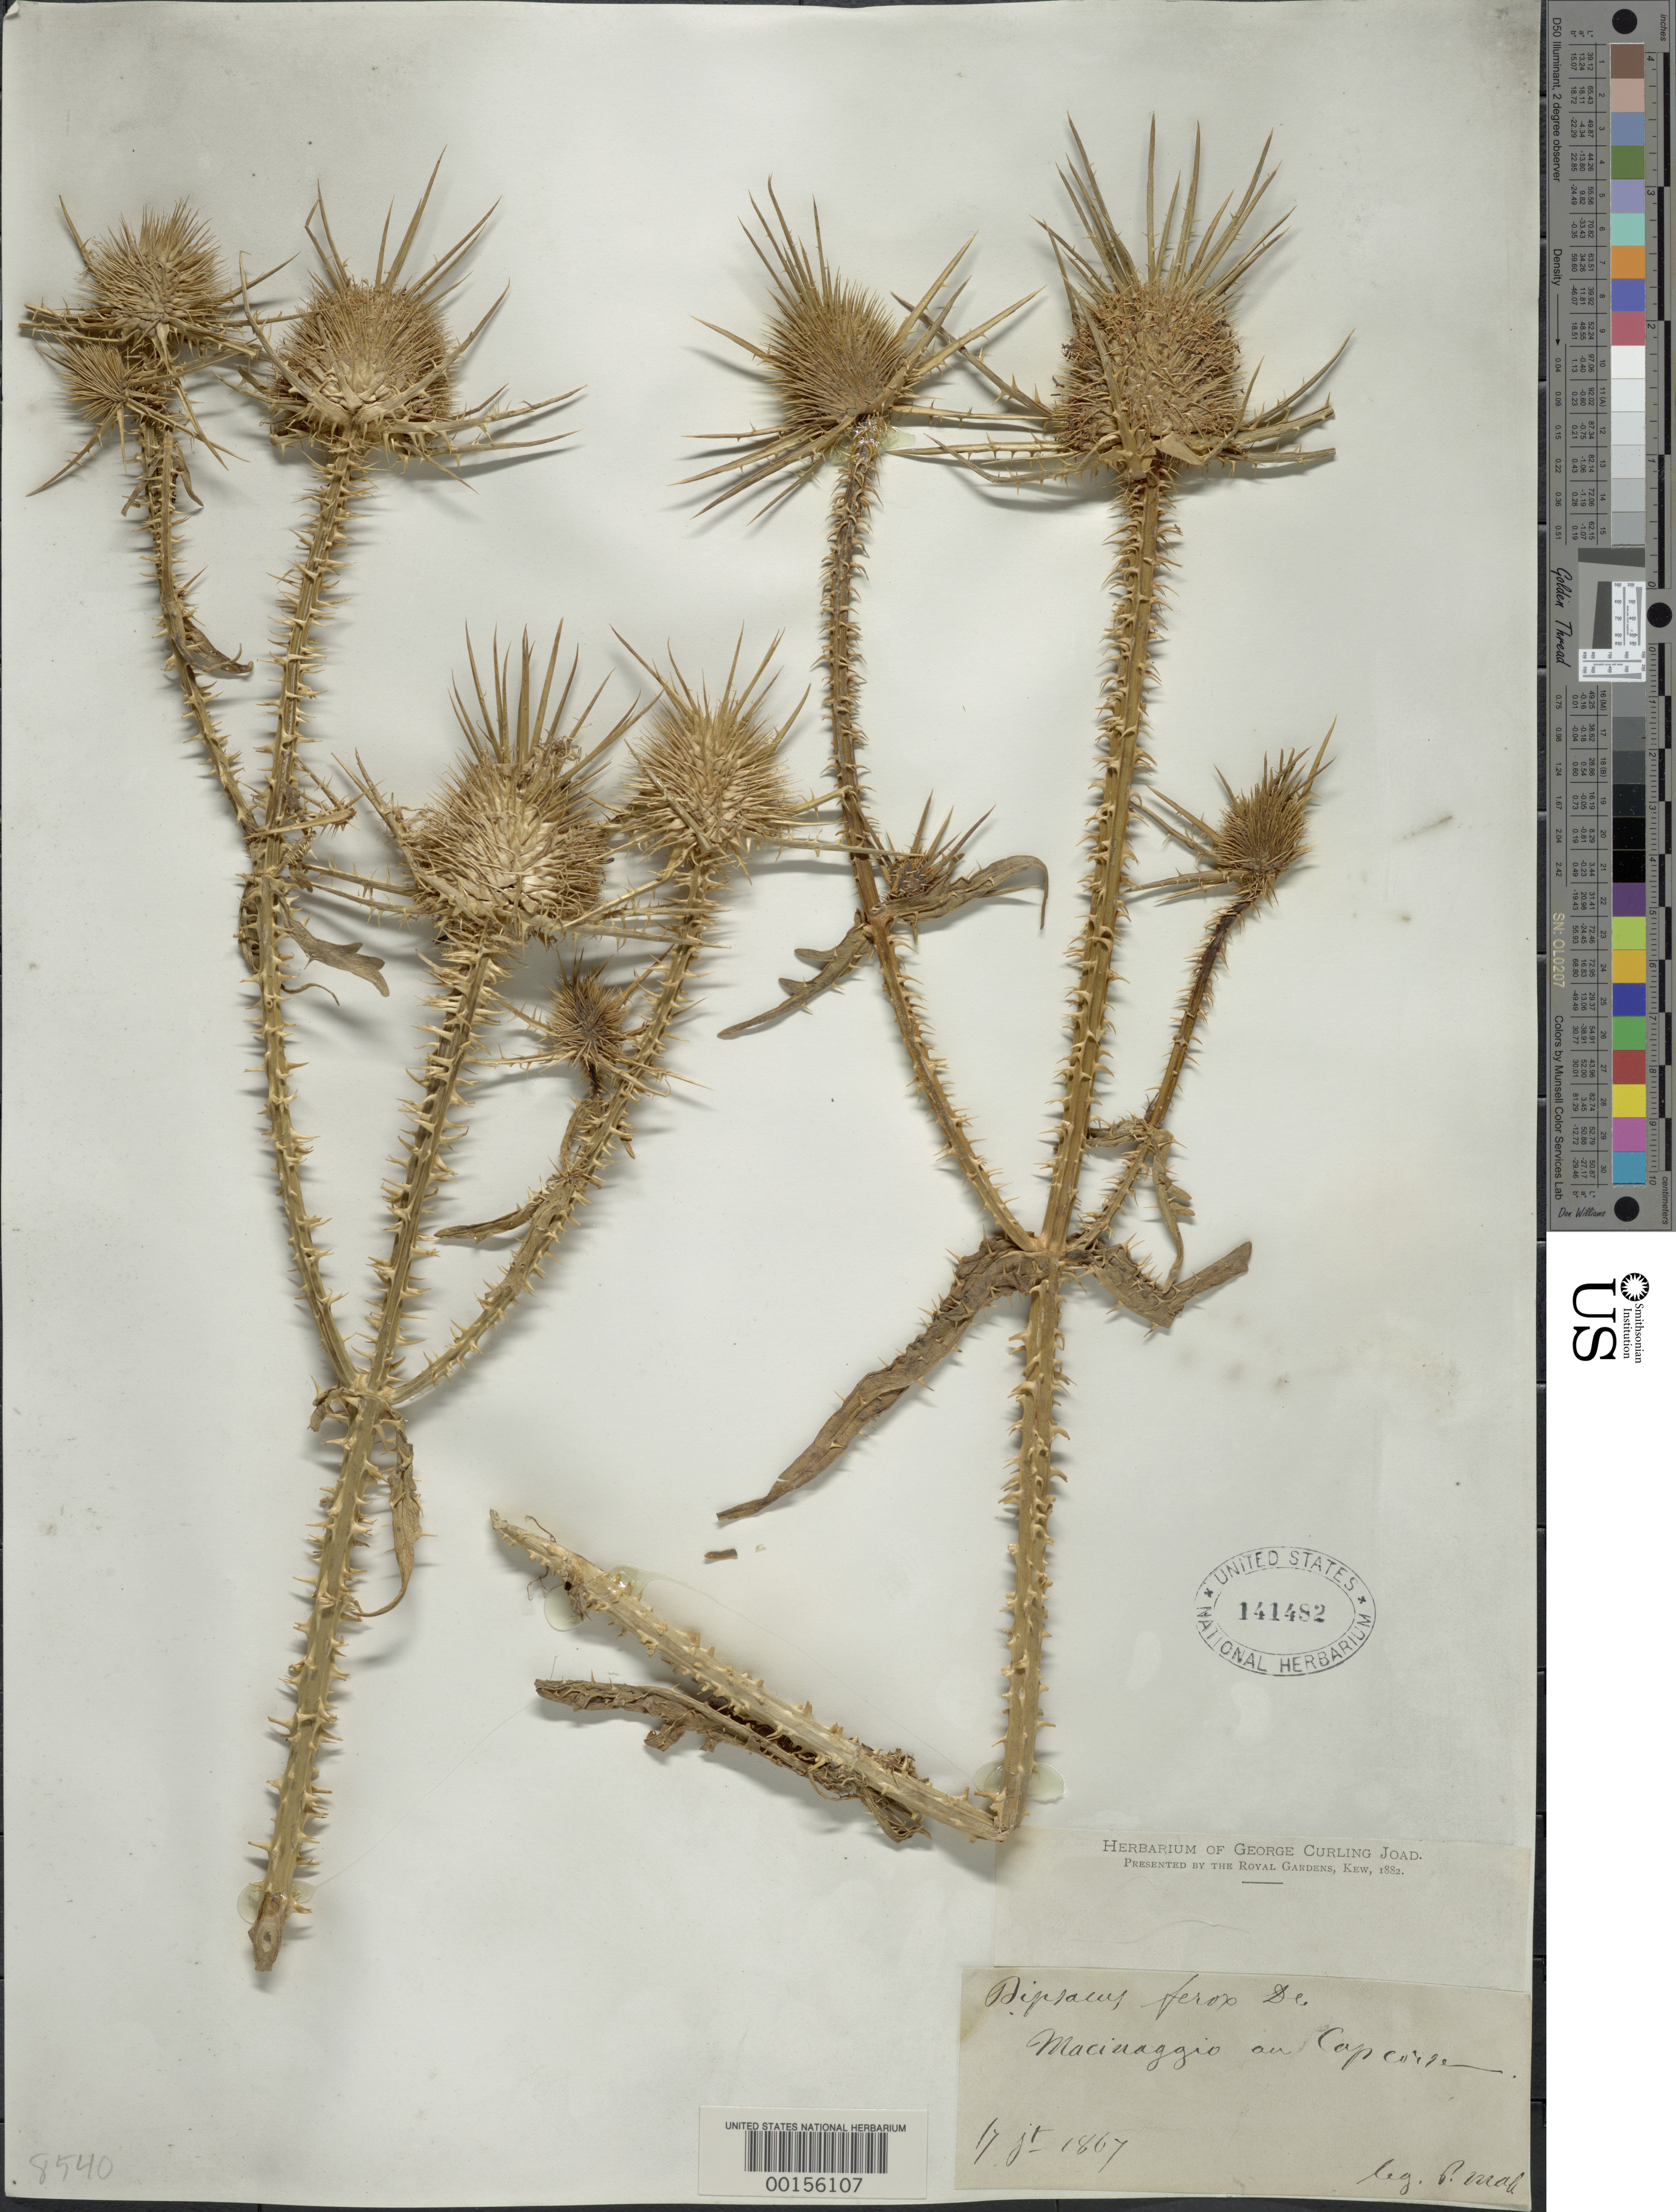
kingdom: Plantae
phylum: Tracheophyta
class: Magnoliopsida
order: Dipsacales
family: Caprifoliaceae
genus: Dipsacus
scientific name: Dipsacus ferox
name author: Lois.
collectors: P. Mab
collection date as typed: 17 Jul 1867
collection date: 1867-07-17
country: France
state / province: Corsica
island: Corse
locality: Macinaggio. [Macinaggio is somewhere in France (which includes Corsica).]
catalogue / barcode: US 141482